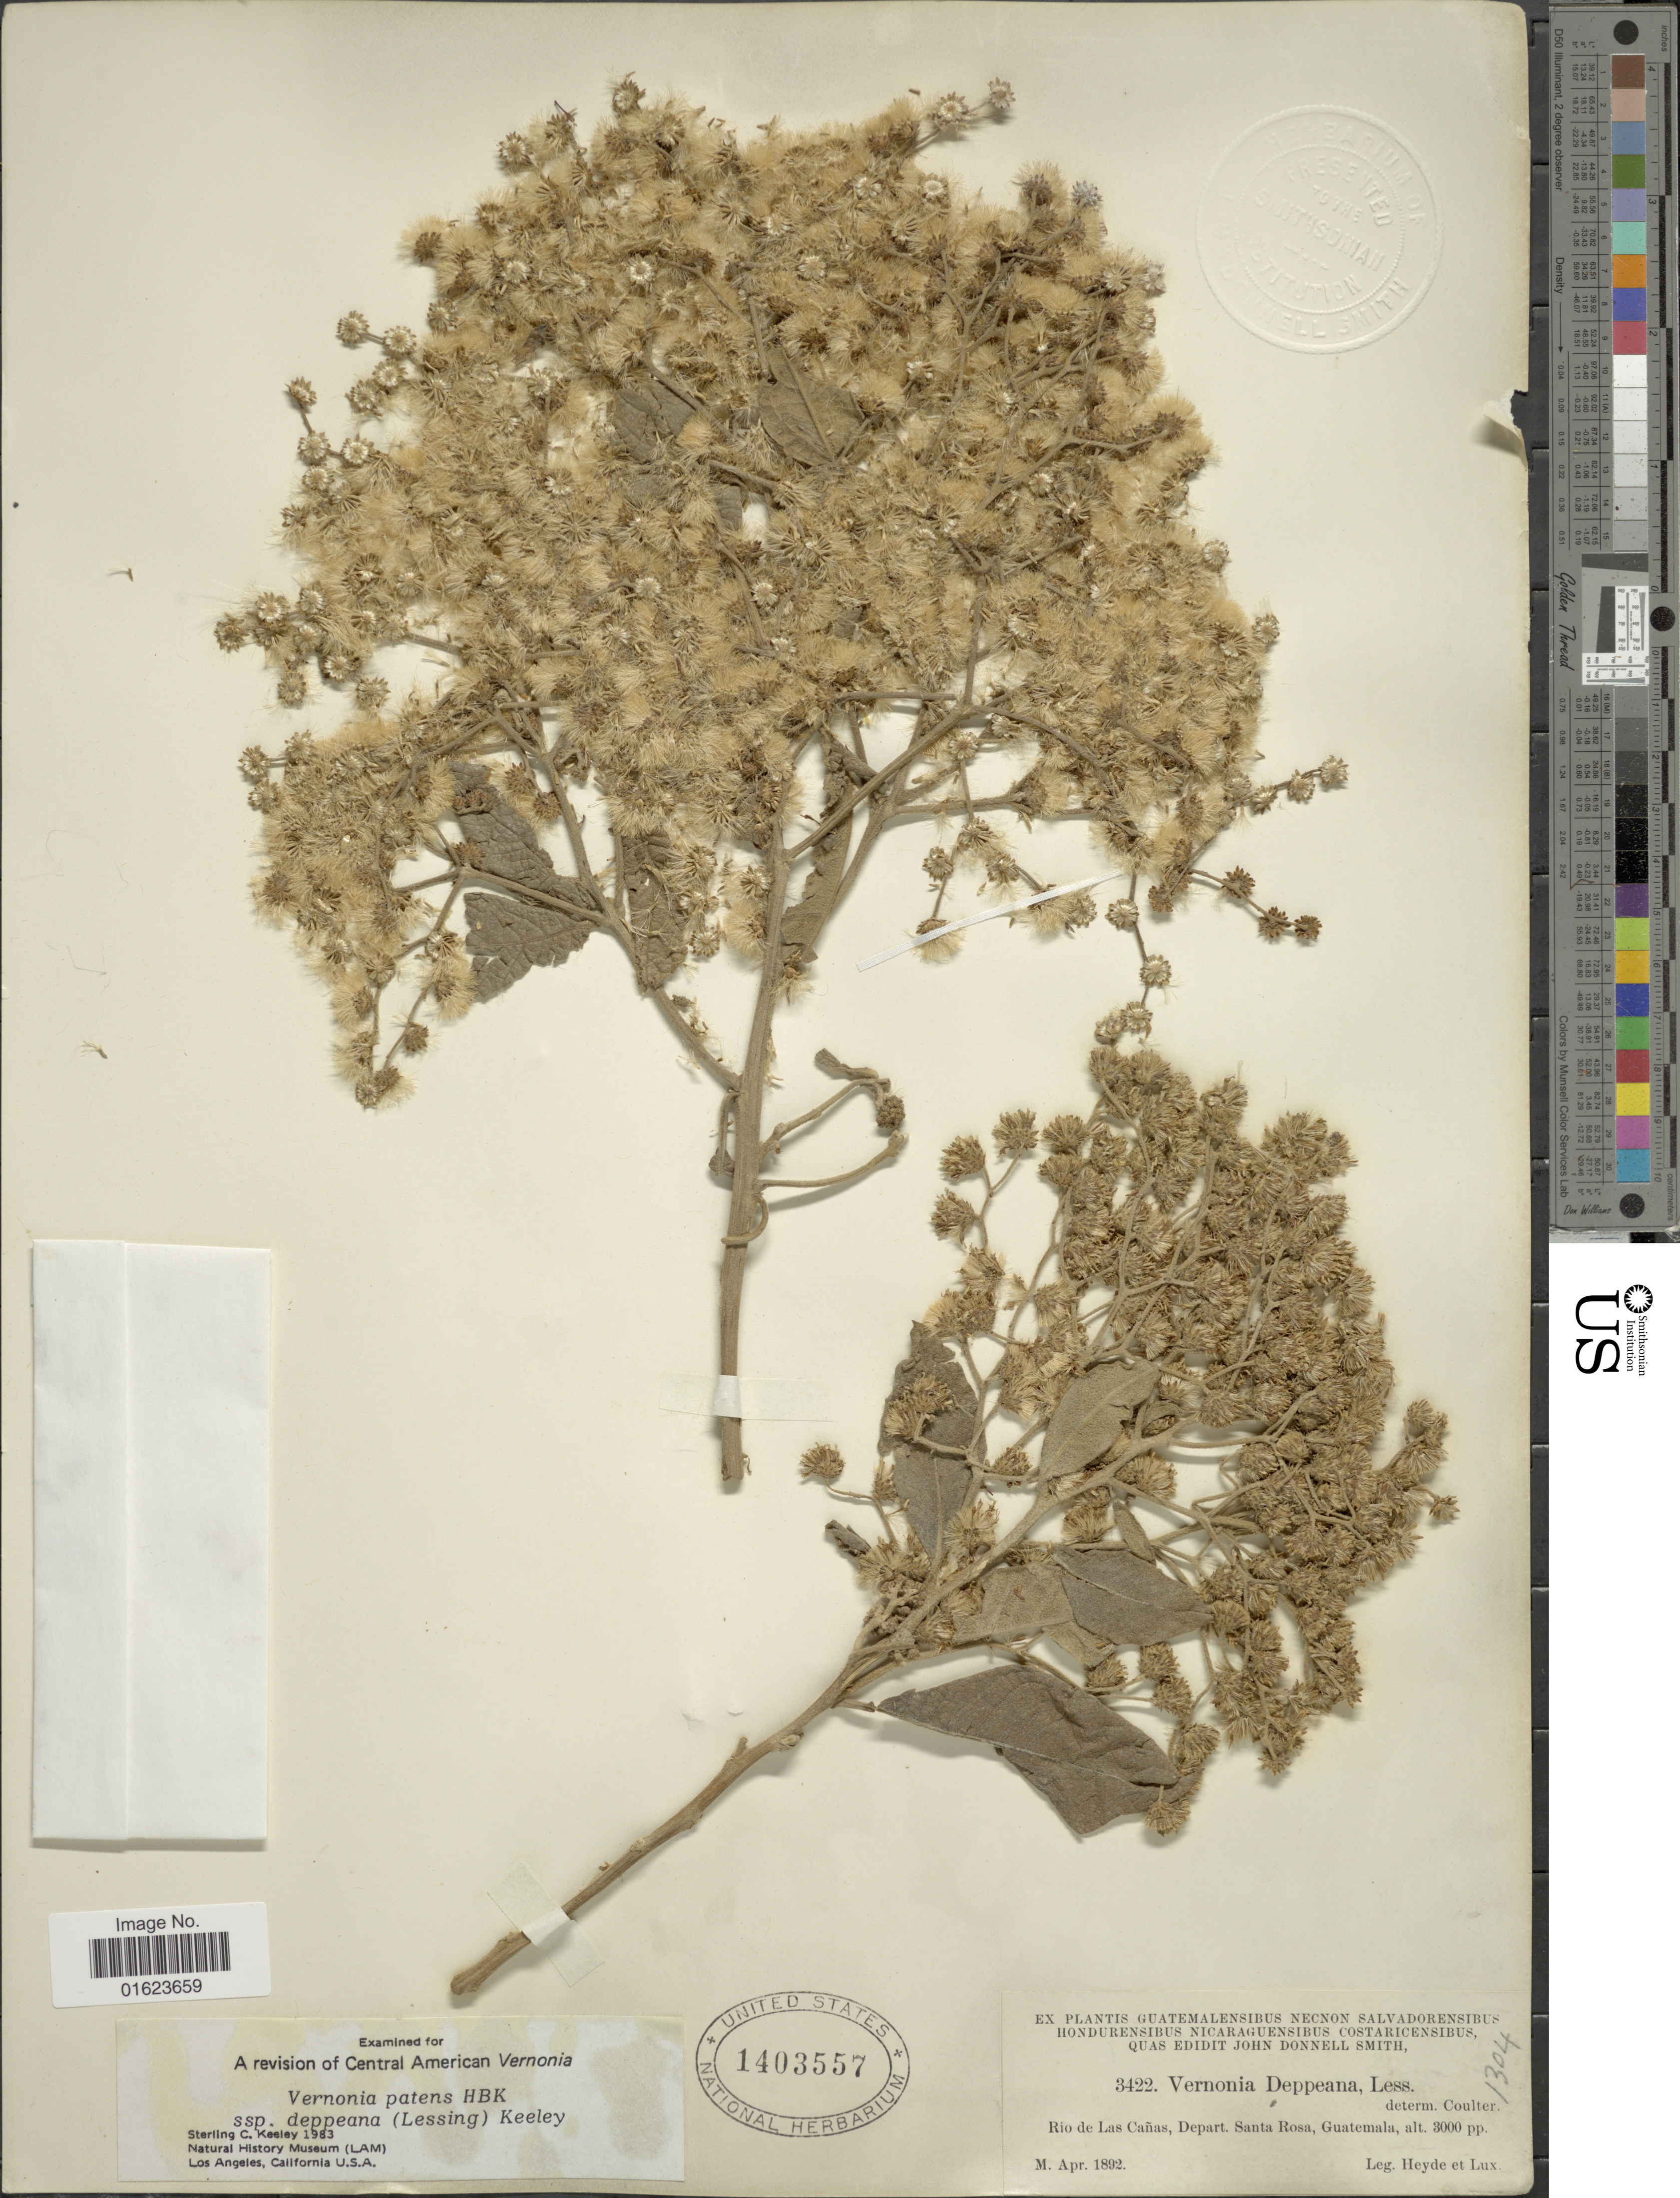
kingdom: Plantae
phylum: Tracheophyta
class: Magnoliopsida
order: Asterales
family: Asteraceae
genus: Vernonanthura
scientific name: Vernonanthura deppeana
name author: (Less.) H. Rob.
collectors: Heyde & Lux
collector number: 3422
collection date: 1892-04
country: Guatemala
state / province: Santa Rosa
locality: Rio de Las Canas, Depart. Santa Rosa, Guatemala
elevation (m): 914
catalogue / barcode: US 1403557